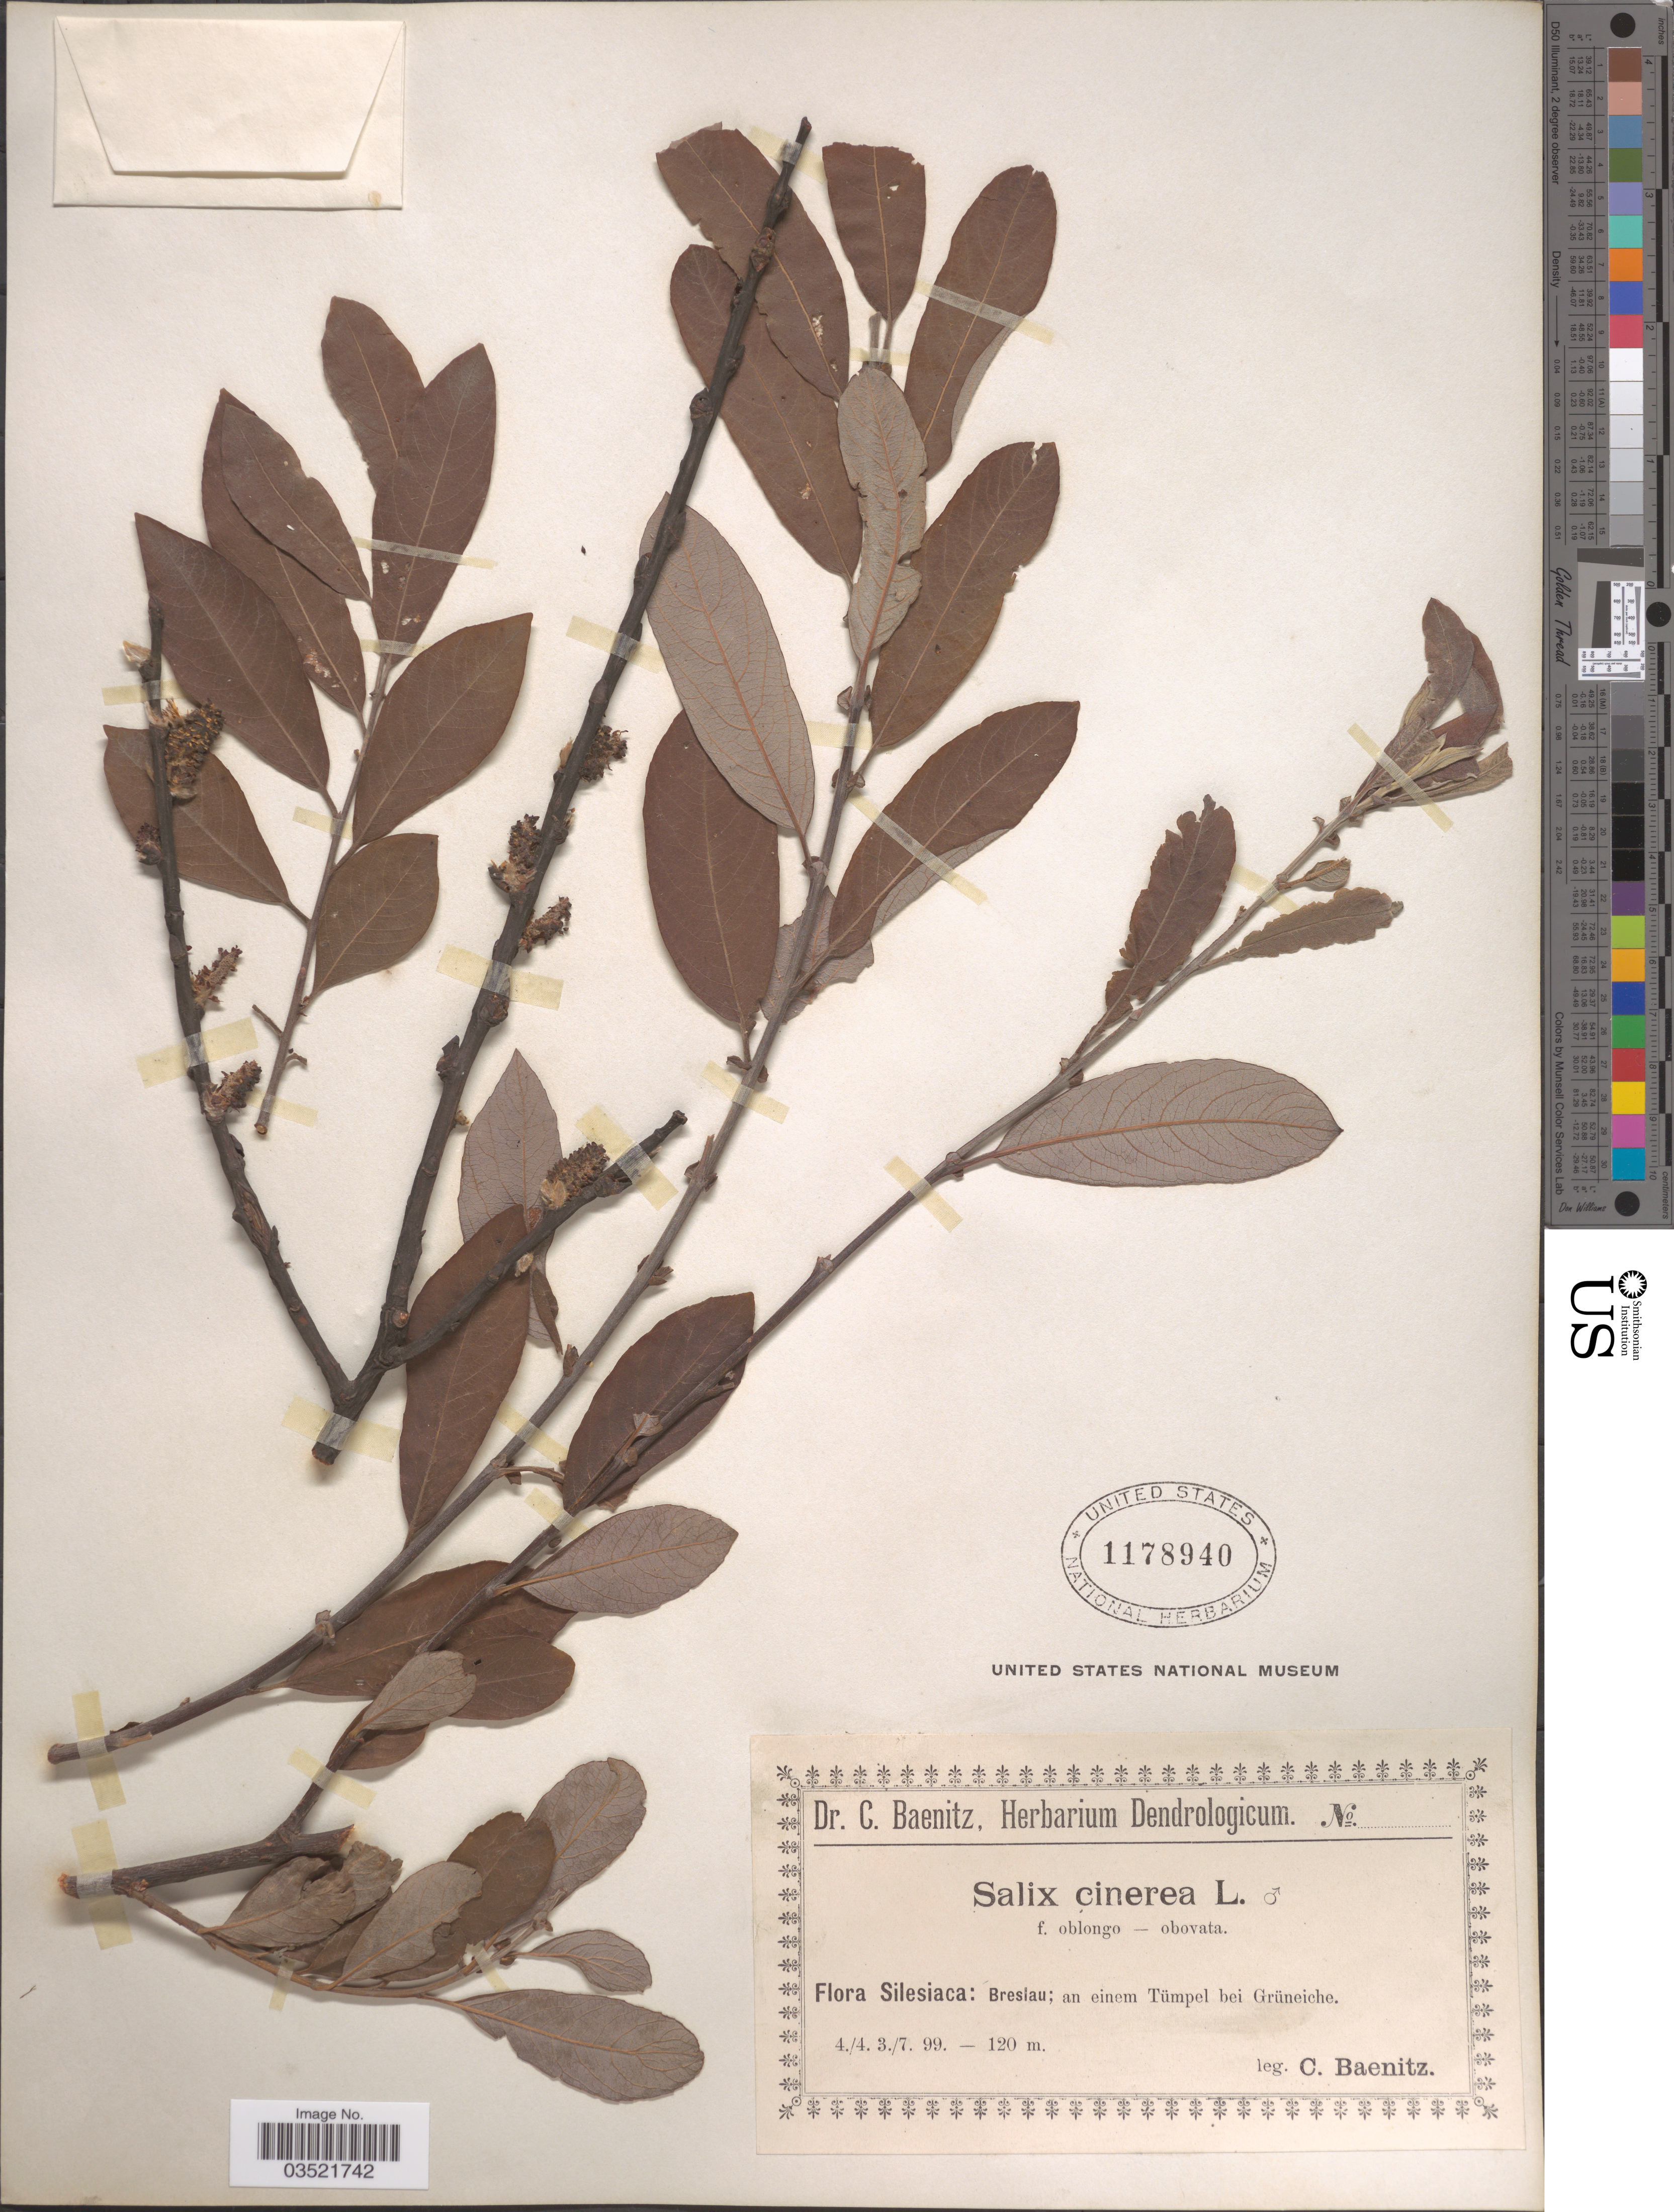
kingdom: Plantae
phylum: Tracheophyta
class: Magnoliopsida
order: Malpighiales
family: Salicaceae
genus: Salix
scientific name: Salix cinerea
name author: L.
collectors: C. G. Baenitz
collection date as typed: Transcribed d/m/y: 4/4/99 to 3/7/99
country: Poland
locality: Silesiaca: Breslau; an einem Tümpel bei Grüneiche.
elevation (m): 120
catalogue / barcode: US 1178940